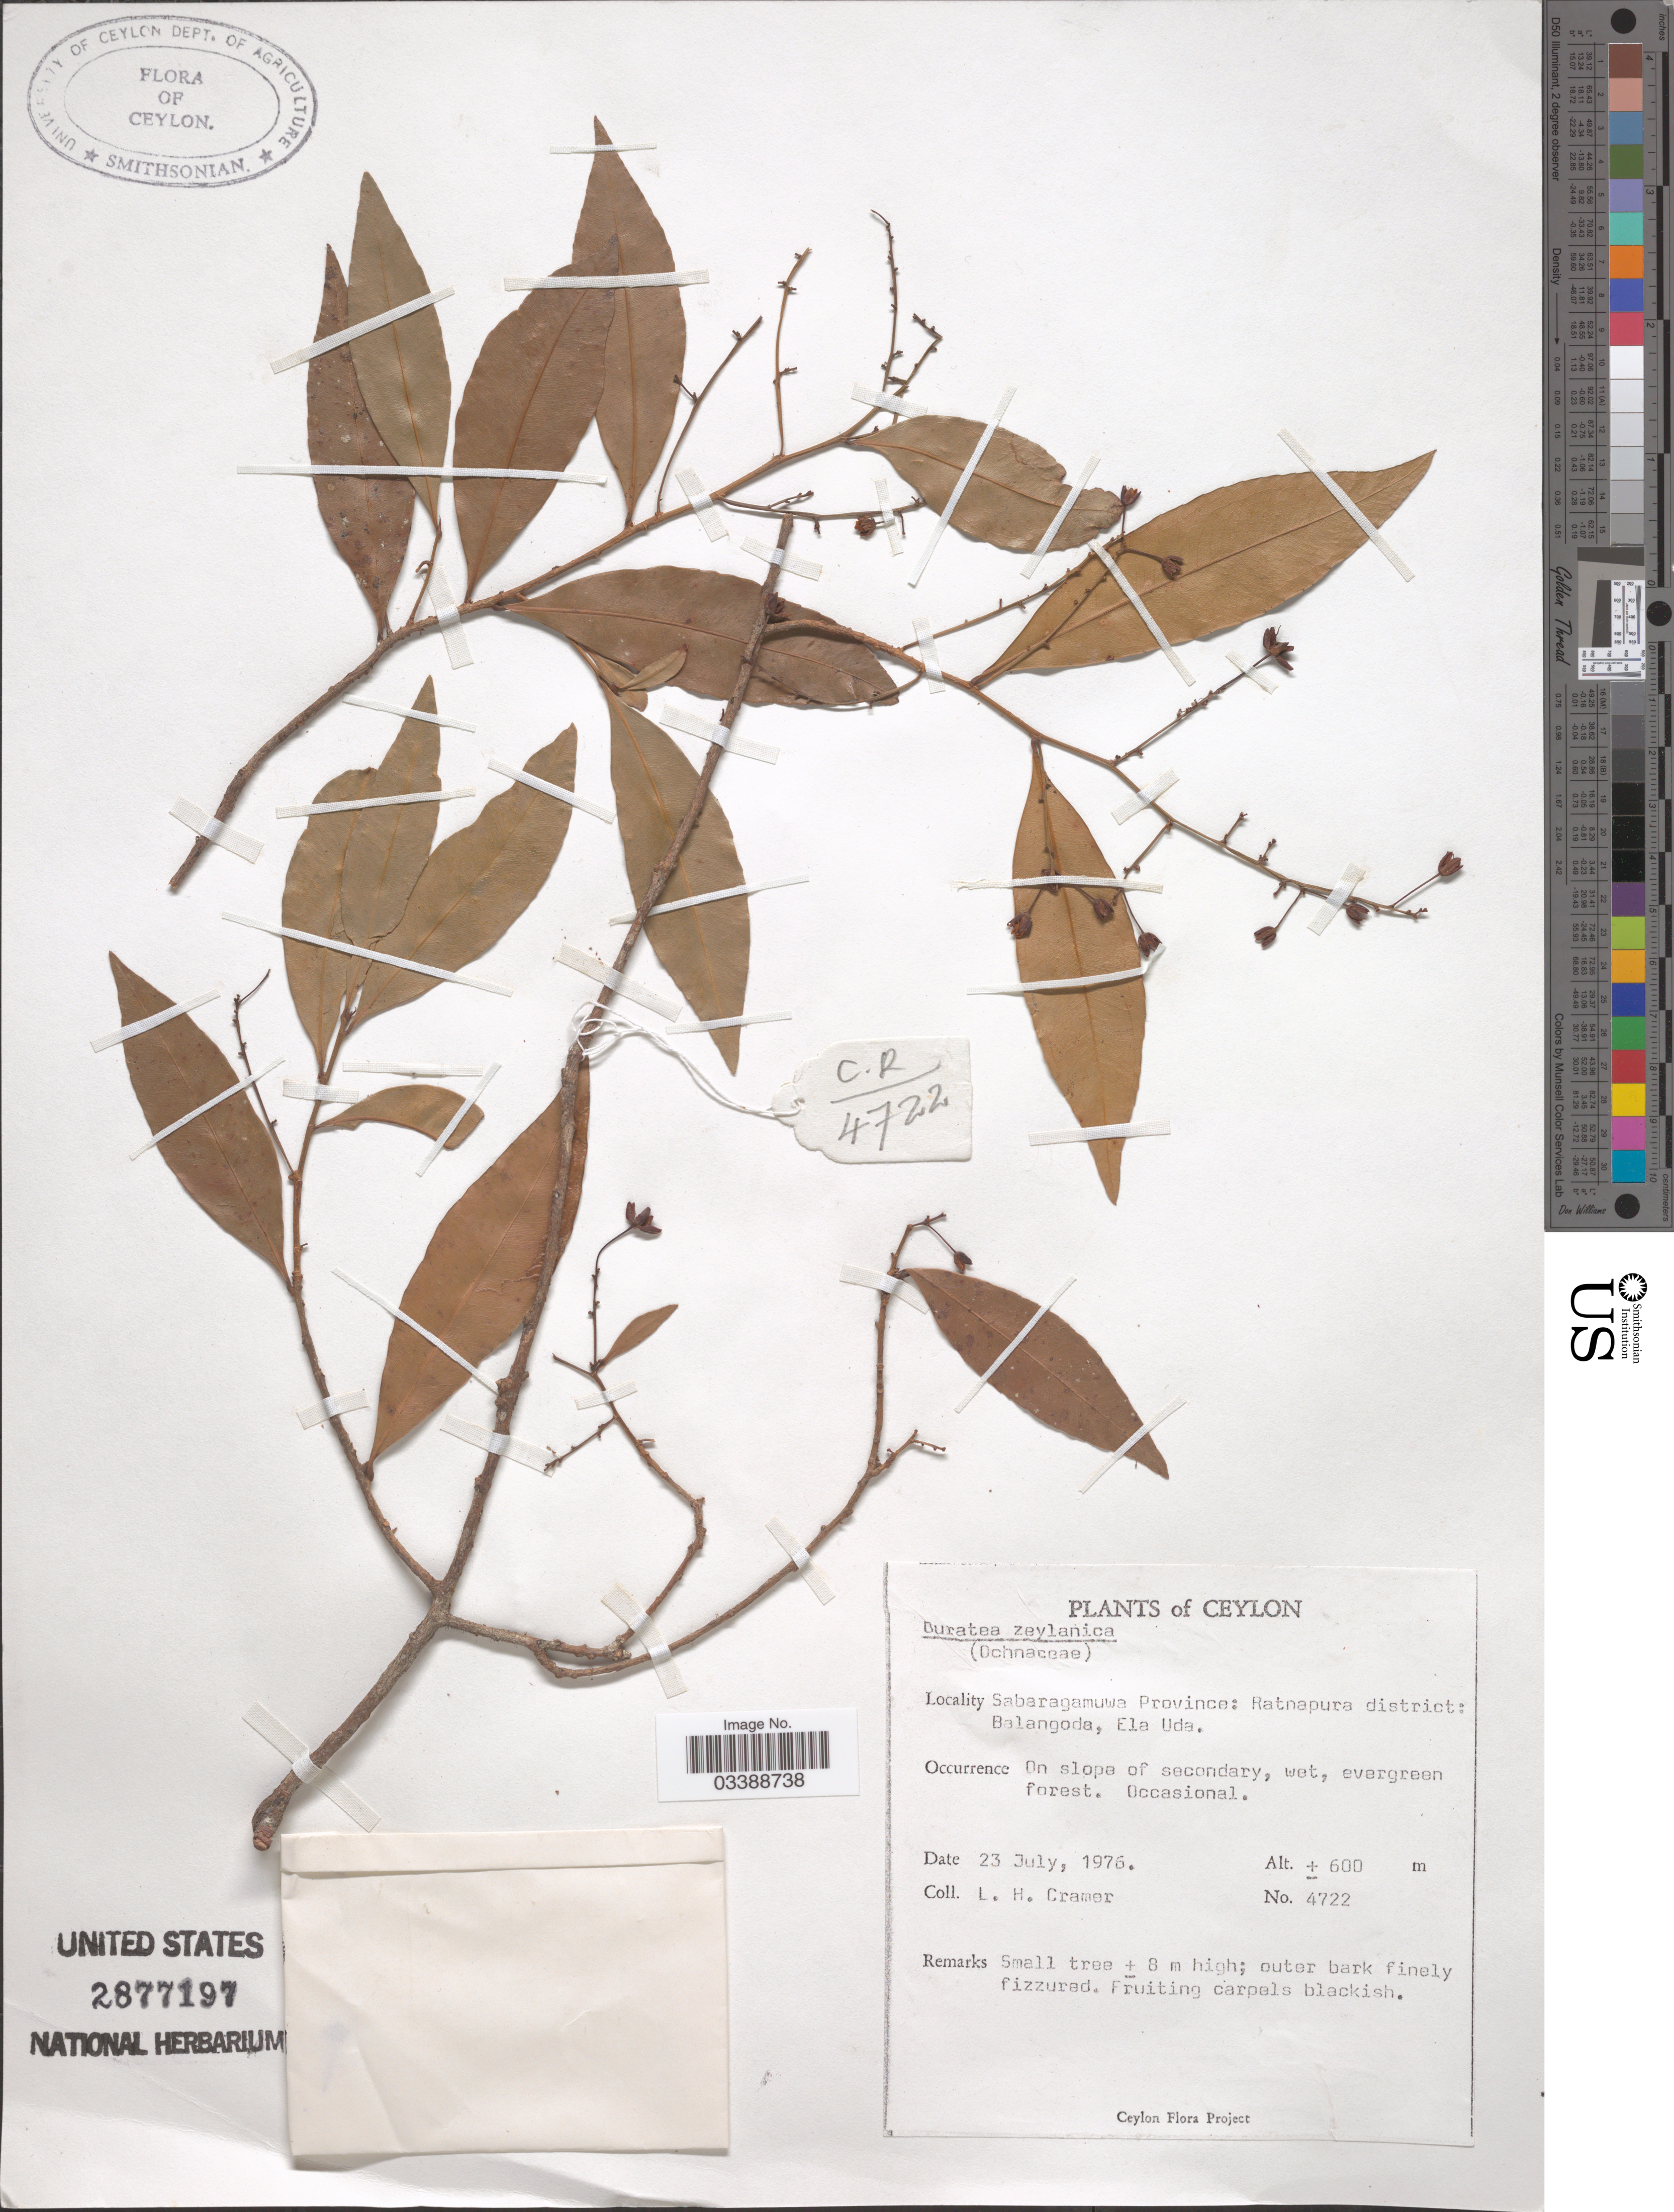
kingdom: Plantae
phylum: Tracheophyta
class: Magnoliopsida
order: Malpighiales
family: Ochnaceae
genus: Campylospermum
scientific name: Campylospermum serratum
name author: (Gaertn.) Bittrich & M.C.E. Amaral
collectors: L. H. Cramer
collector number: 4722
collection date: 1976-07-23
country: Sri Lanka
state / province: Sabaragamuwa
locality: Ceylon. Ratnapura district: Balangoda, Ela Uda.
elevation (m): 600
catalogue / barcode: US 2877197